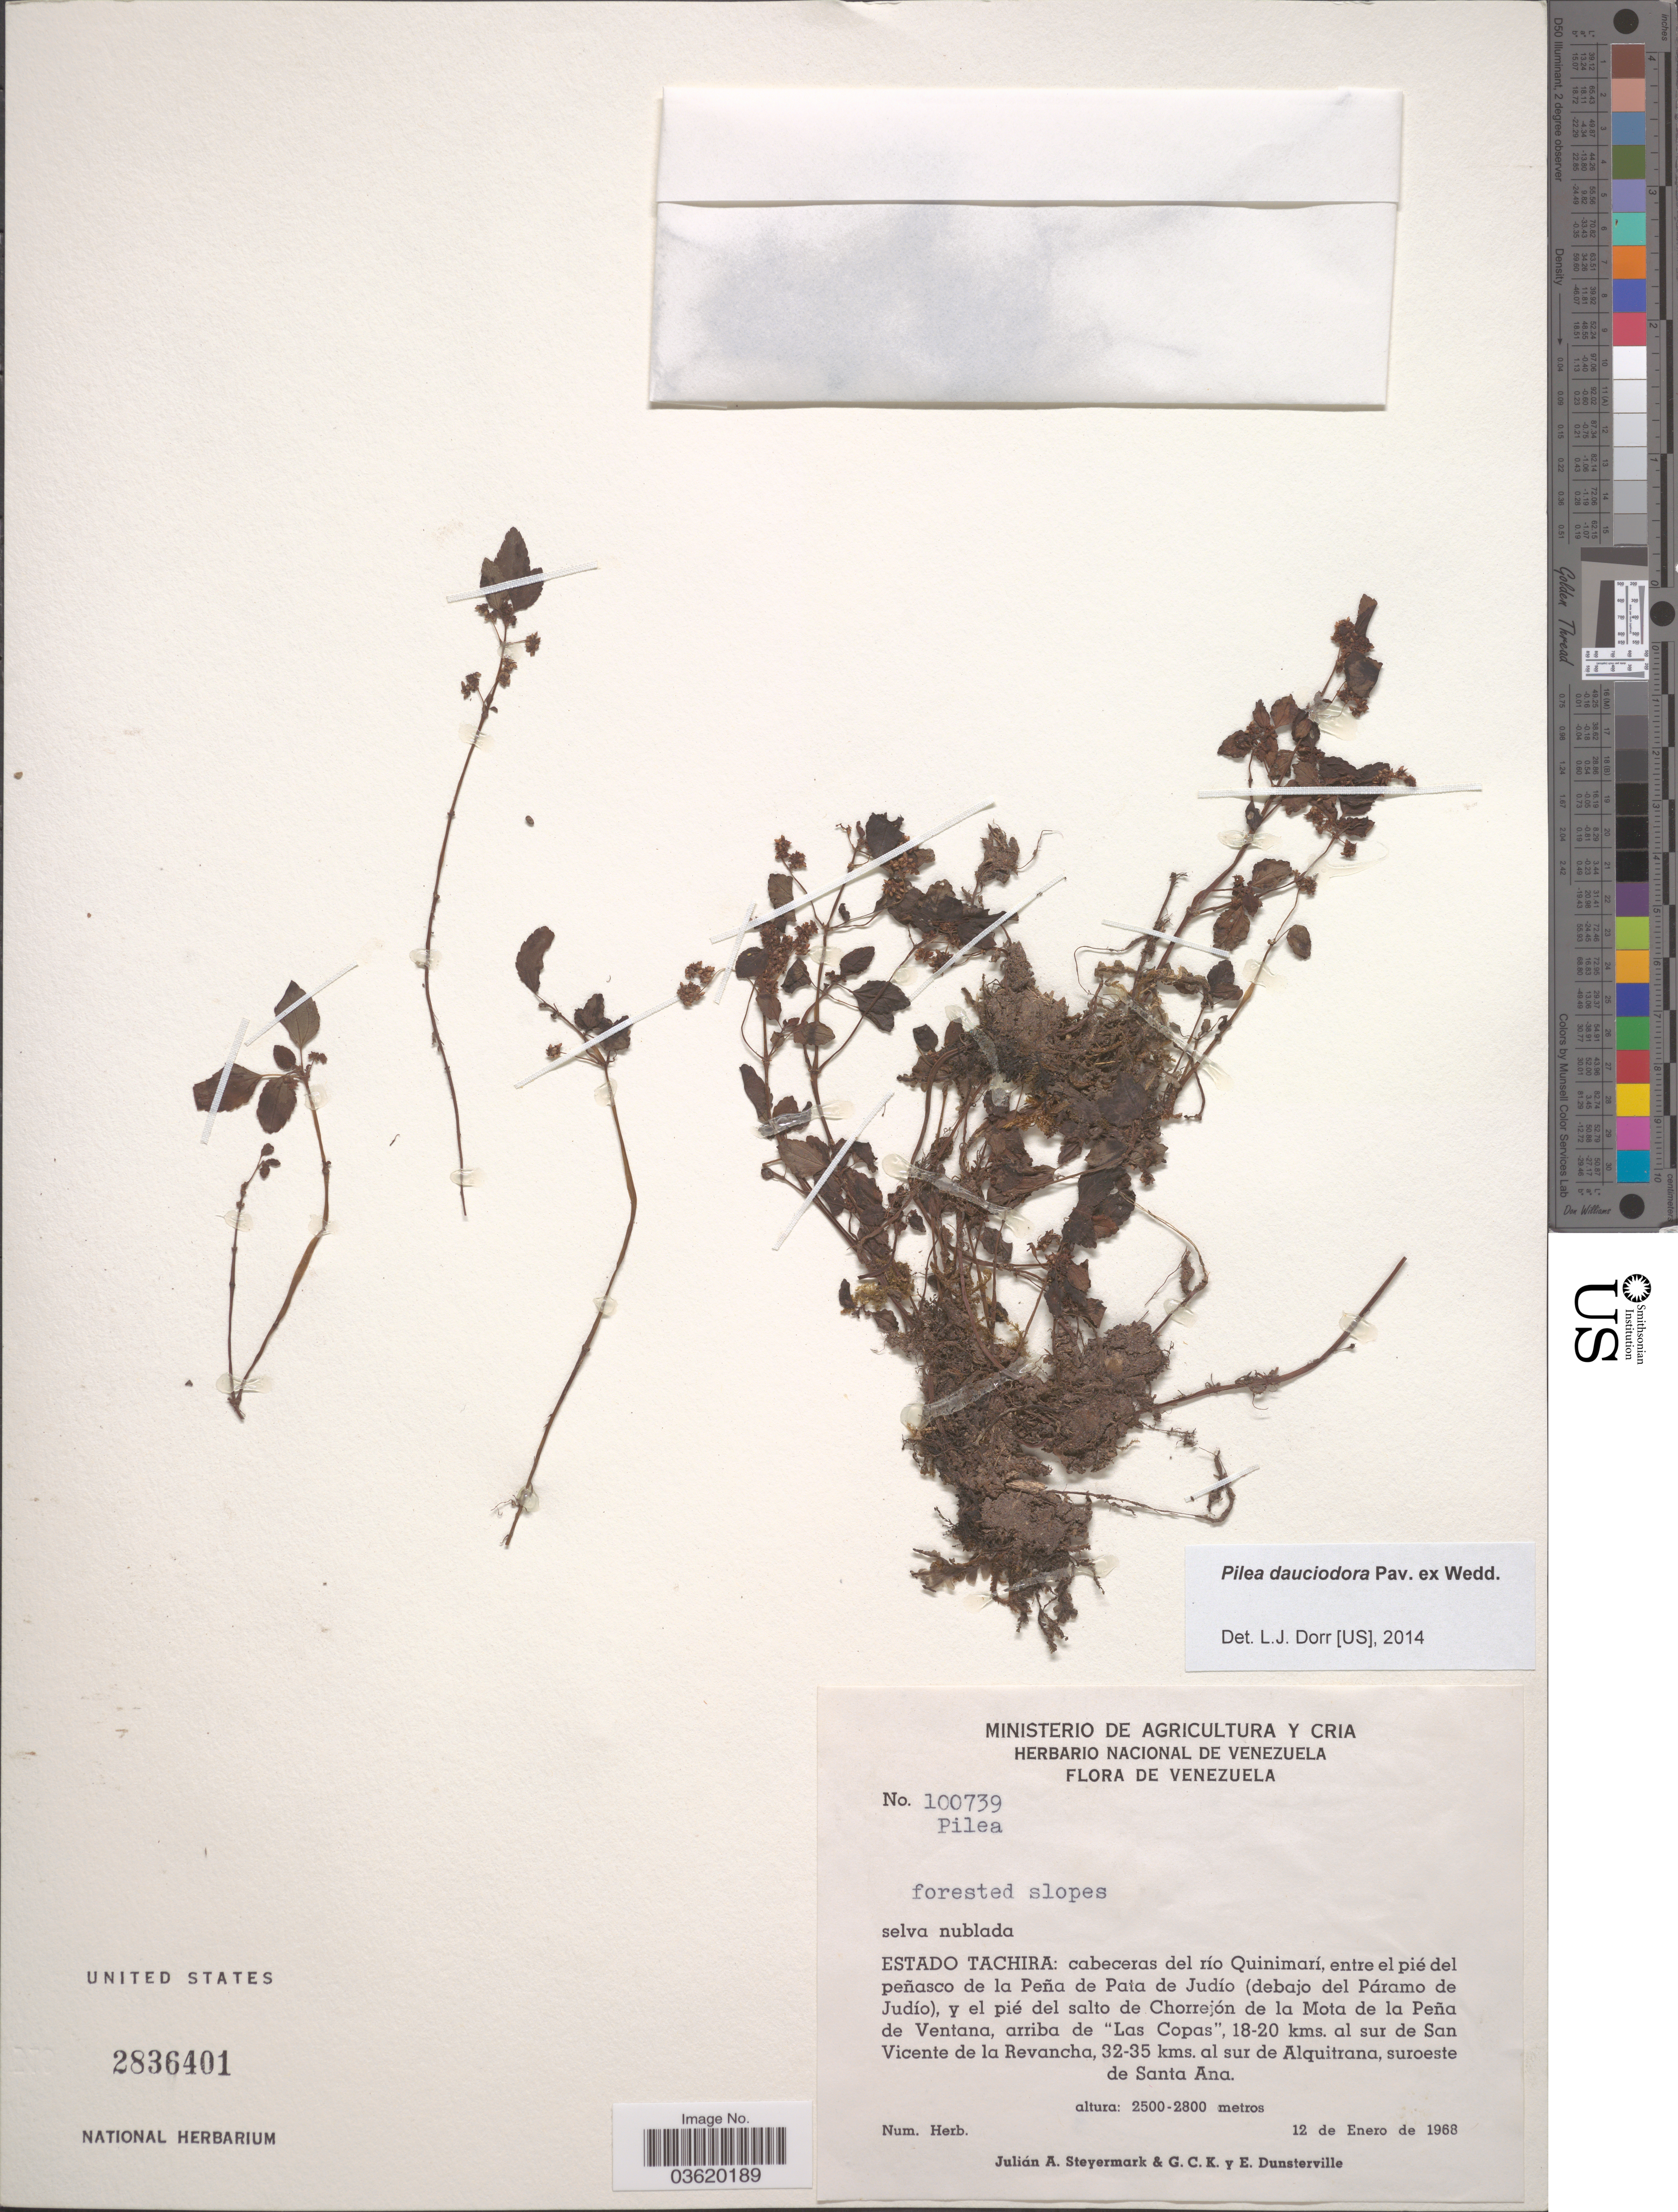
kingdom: Plantae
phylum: Tracheophyta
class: Magnoliopsida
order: Rosales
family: Urticaceae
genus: Pilea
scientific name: Pilea dauciodora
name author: Pav. ex Wedd.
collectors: J. Steyermark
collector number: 100739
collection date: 1968-01-12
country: Venezuela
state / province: Tachira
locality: Cabeceras del río Quinimarí,entre el pié del peñasco de la Peña de Pata de Judío (debajo del Páramo de Judío), y el pié del salto de Chorrejón de la Mota de la Peña de Ventana, arriba de "Las Copas", 18-20 kms. al sur de San Vicente de la Revancha, 32-35 kms. al sur de Alquitrana, suroeste de Santa Ana.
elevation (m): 2500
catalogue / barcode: US 2836401